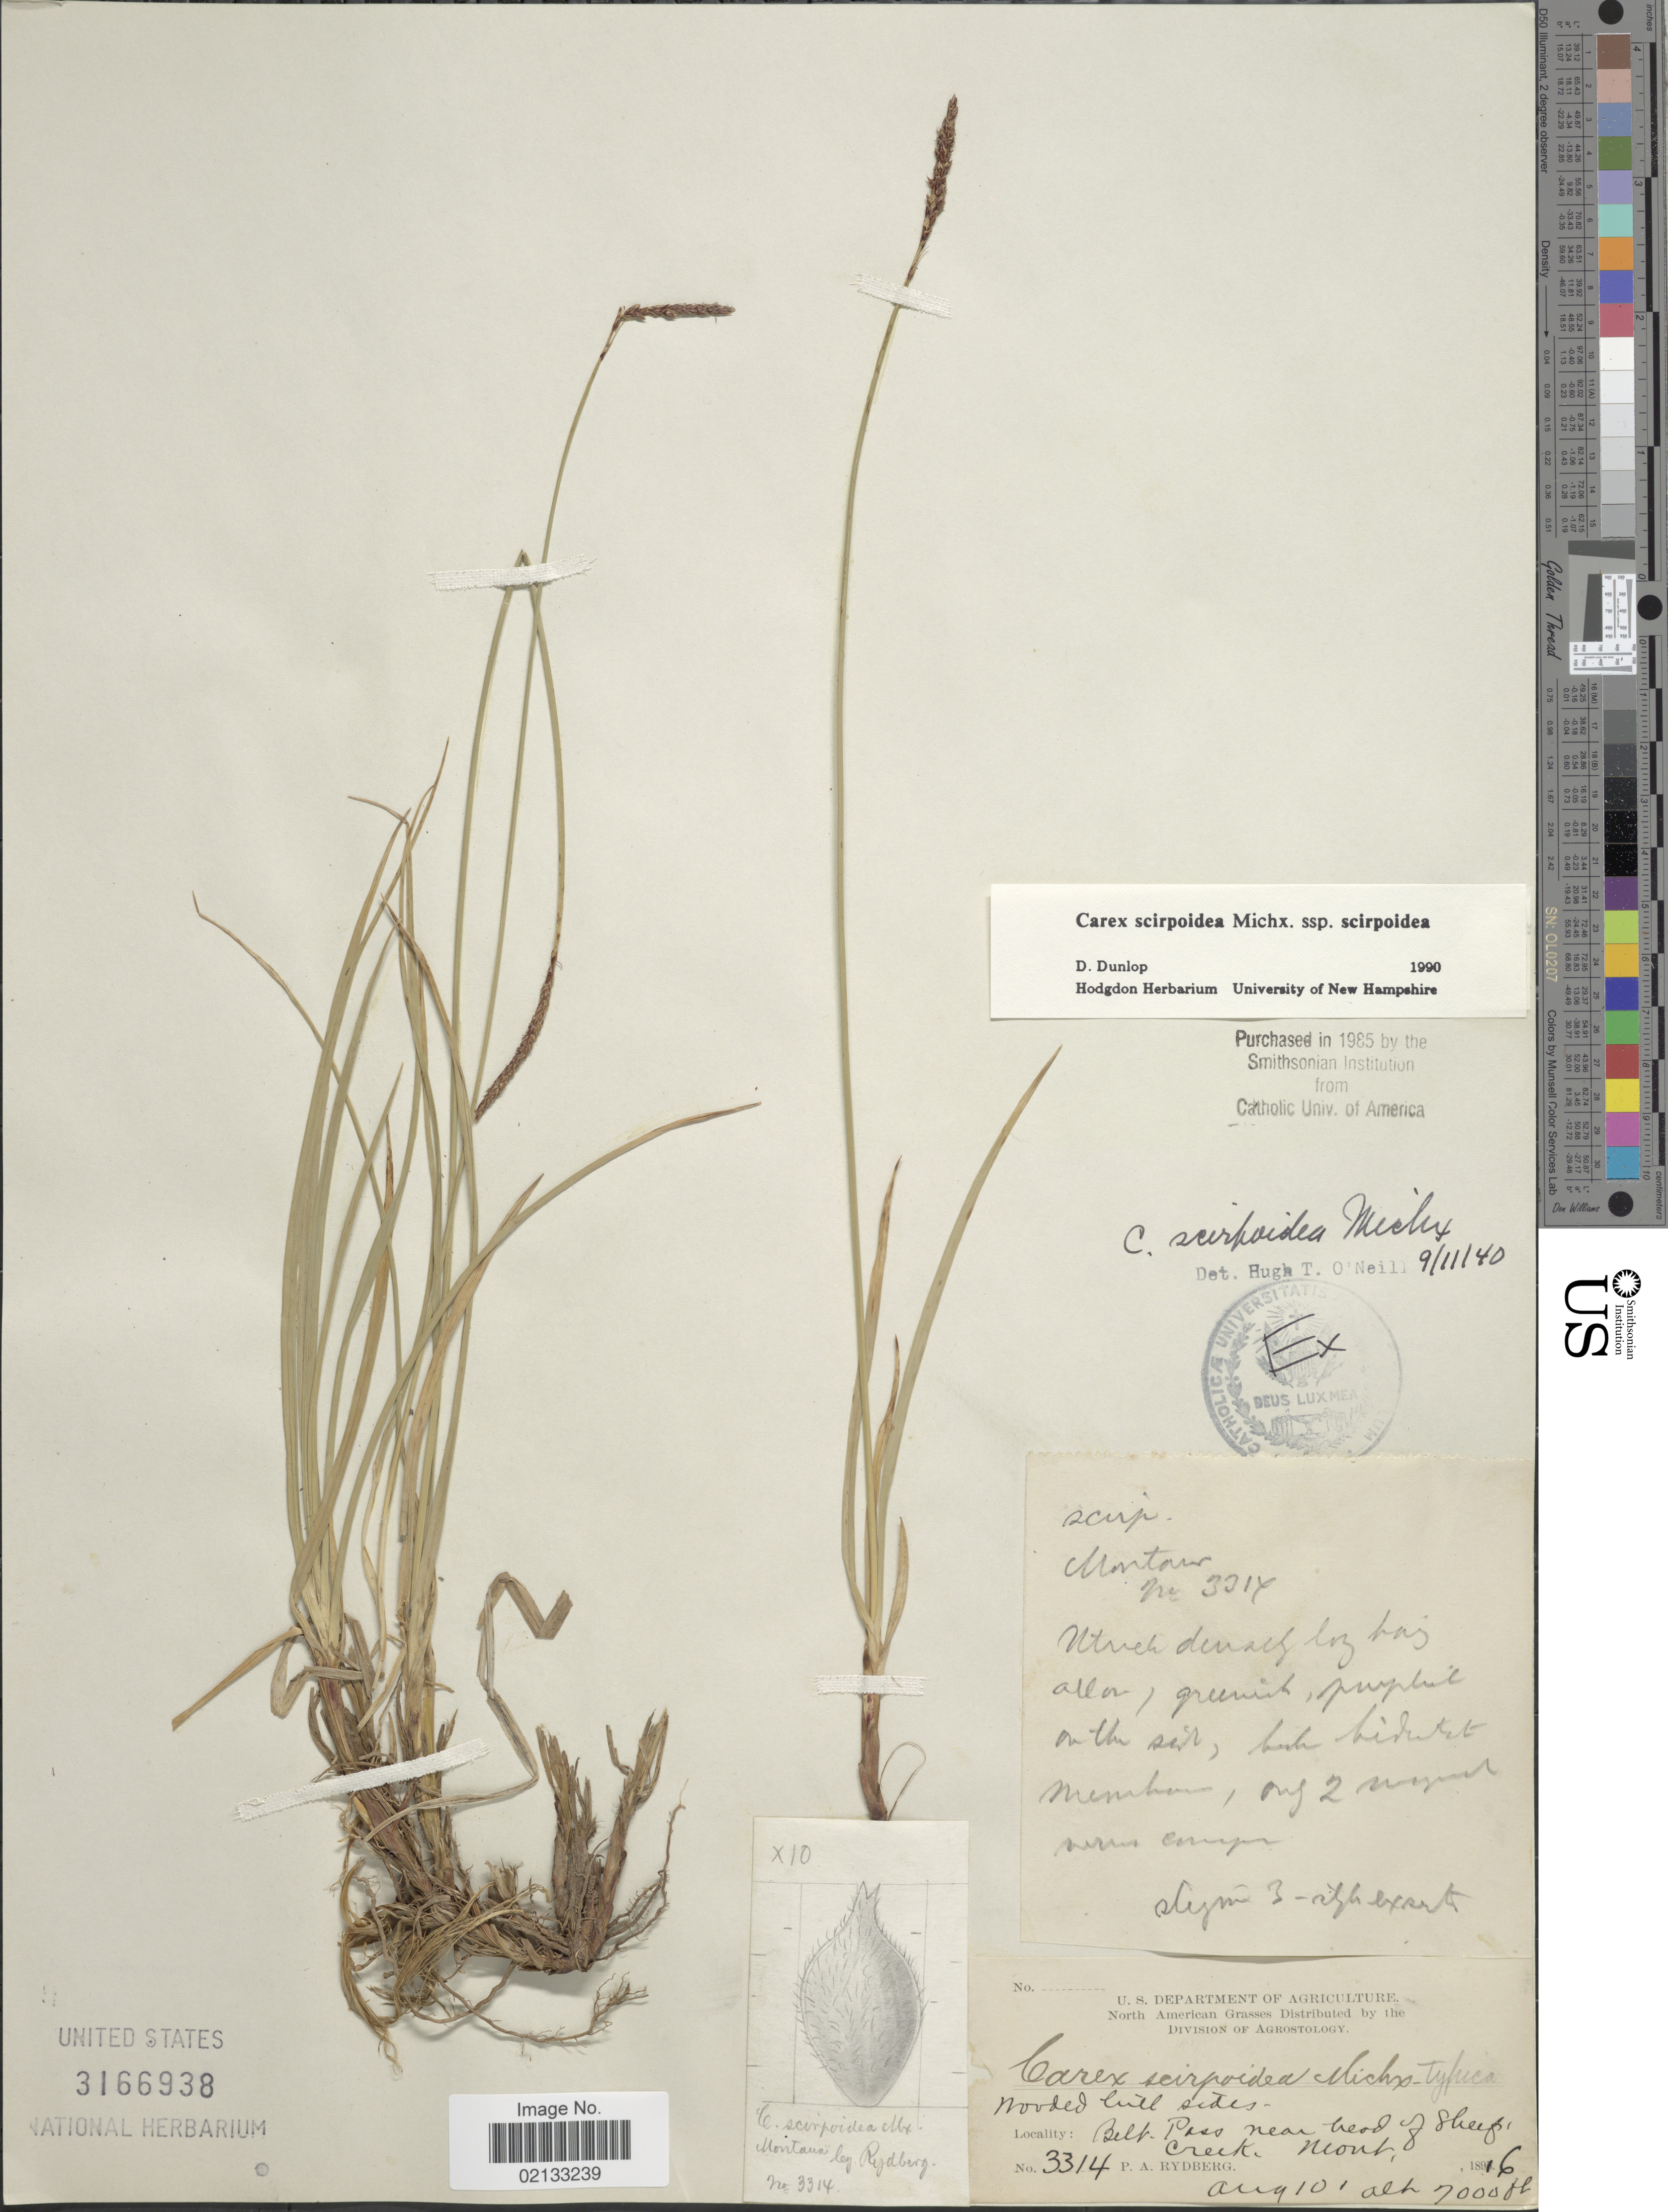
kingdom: Plantae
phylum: Tracheophyta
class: Liliopsida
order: Poales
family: Cyperaceae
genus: Carex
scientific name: Carex scirpoidea subsp. scirpoidea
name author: Michx.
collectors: P. A. Rydberg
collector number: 3314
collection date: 1896-08-10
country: United States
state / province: Montana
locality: Wooded hill sides, Belt Pass nar head of Sheep Creek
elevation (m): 2134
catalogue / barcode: US 3166938